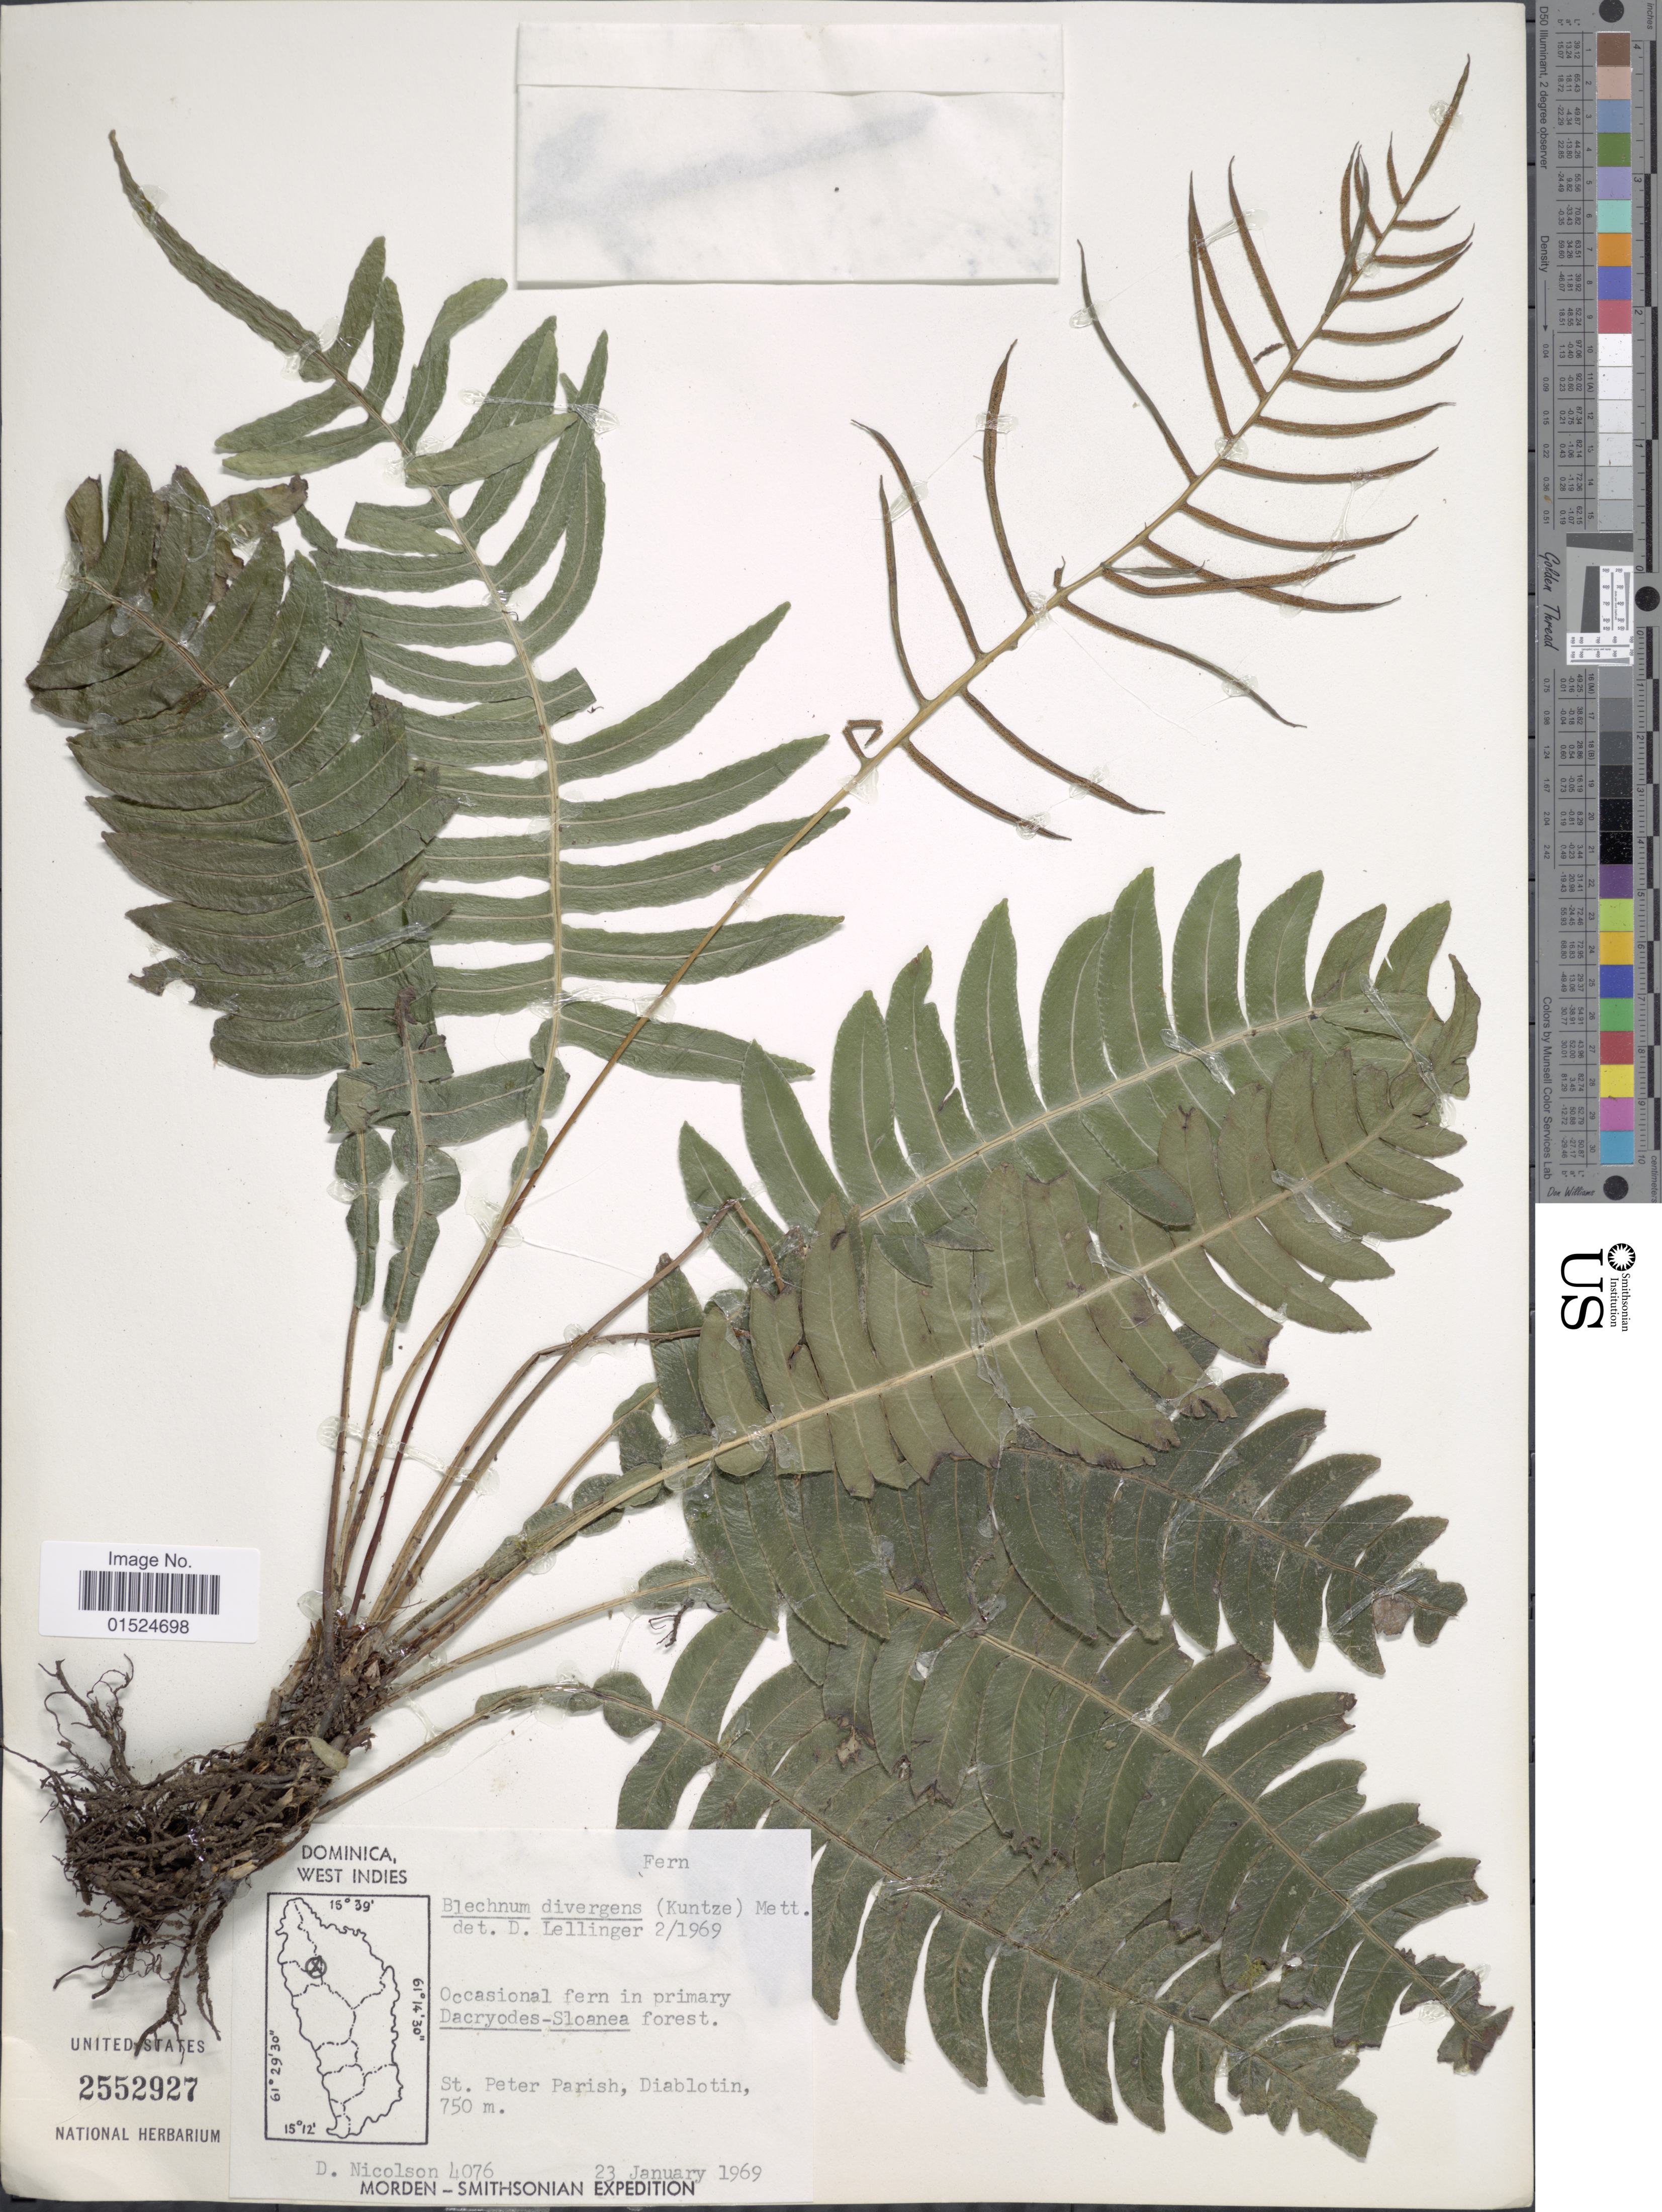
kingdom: Plantae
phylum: Tracheophyta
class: Polypodiopsida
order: Polypodiales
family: Blechnaceae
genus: Blechnum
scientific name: Blechnum divergens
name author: (Kunze) Mett.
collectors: D. H. Nicolson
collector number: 4076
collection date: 1969-01-23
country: Dominica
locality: West Indies, St. Peter Parish, Diablotin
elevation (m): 750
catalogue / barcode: US 2552927